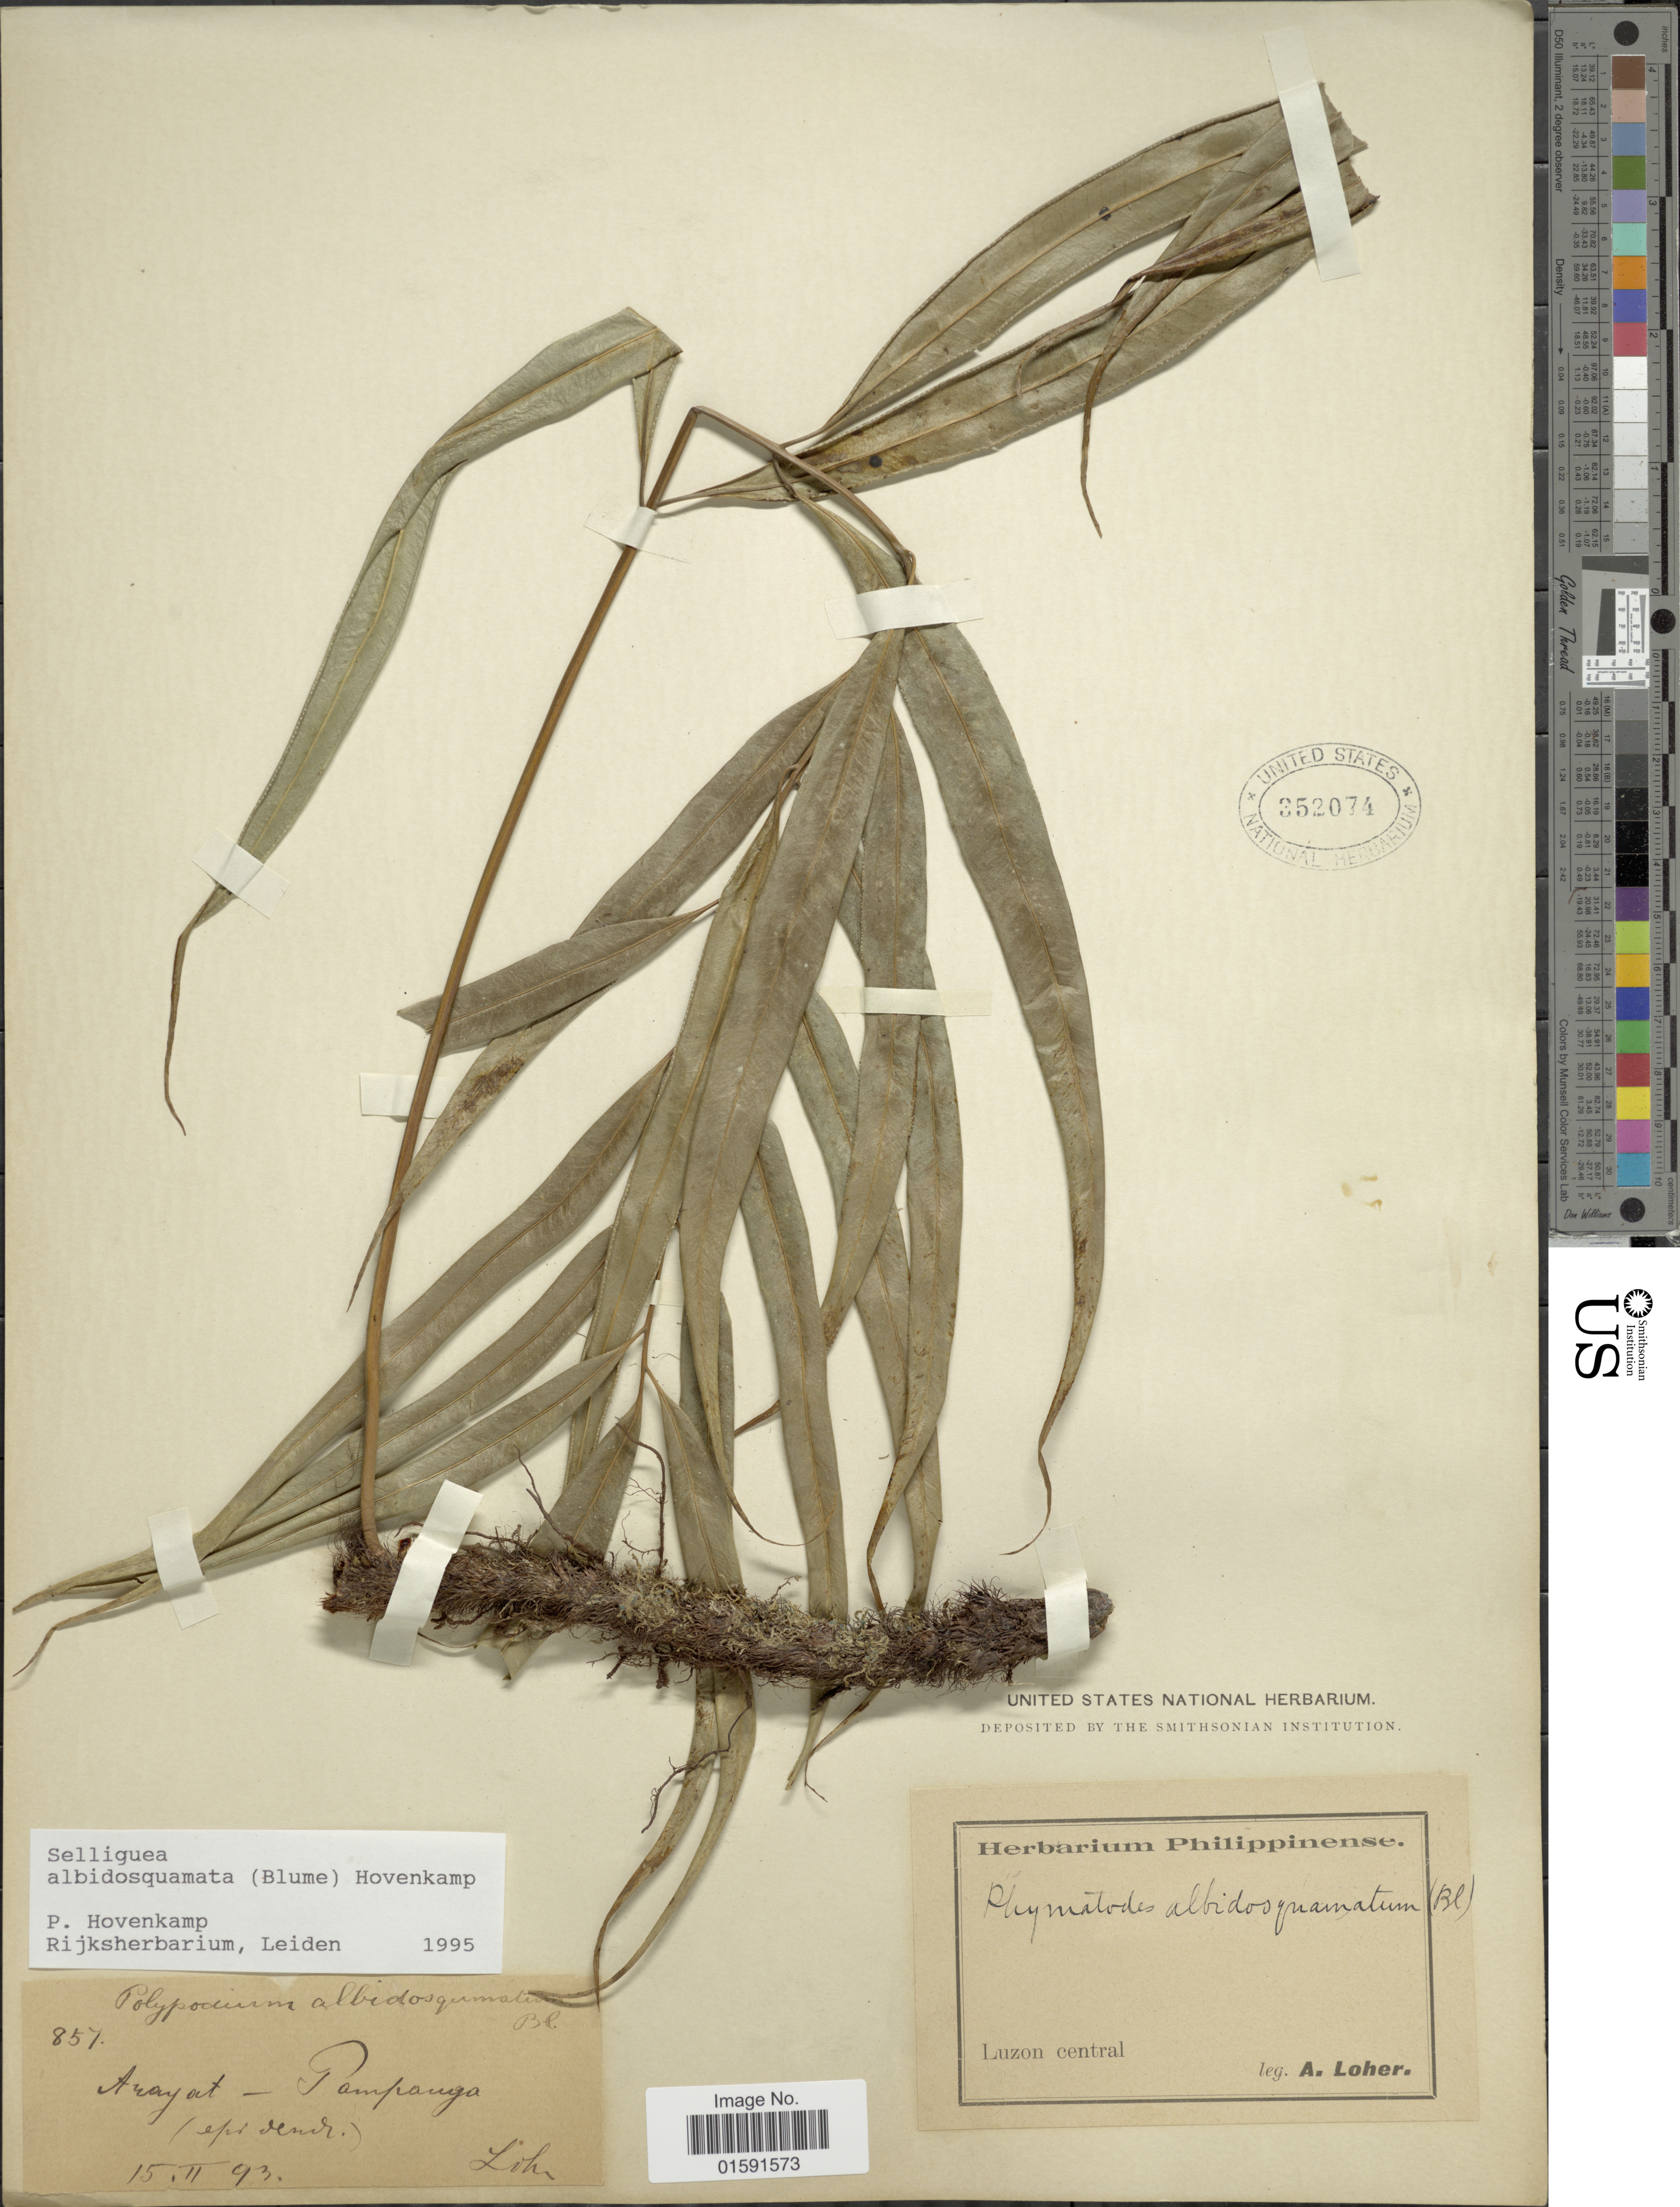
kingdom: Plantae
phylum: Tracheophyta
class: Polypodiopsida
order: Polypodiales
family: Polypodiaceae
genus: Selliguea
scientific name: Selliguea albidosquamata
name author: (Blume) Parris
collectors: A. Loher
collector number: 857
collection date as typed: Transcribed d/m/y: 15/2/93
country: Philippines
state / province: Central Luzon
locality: Arayat, Pampanga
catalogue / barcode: US 352074